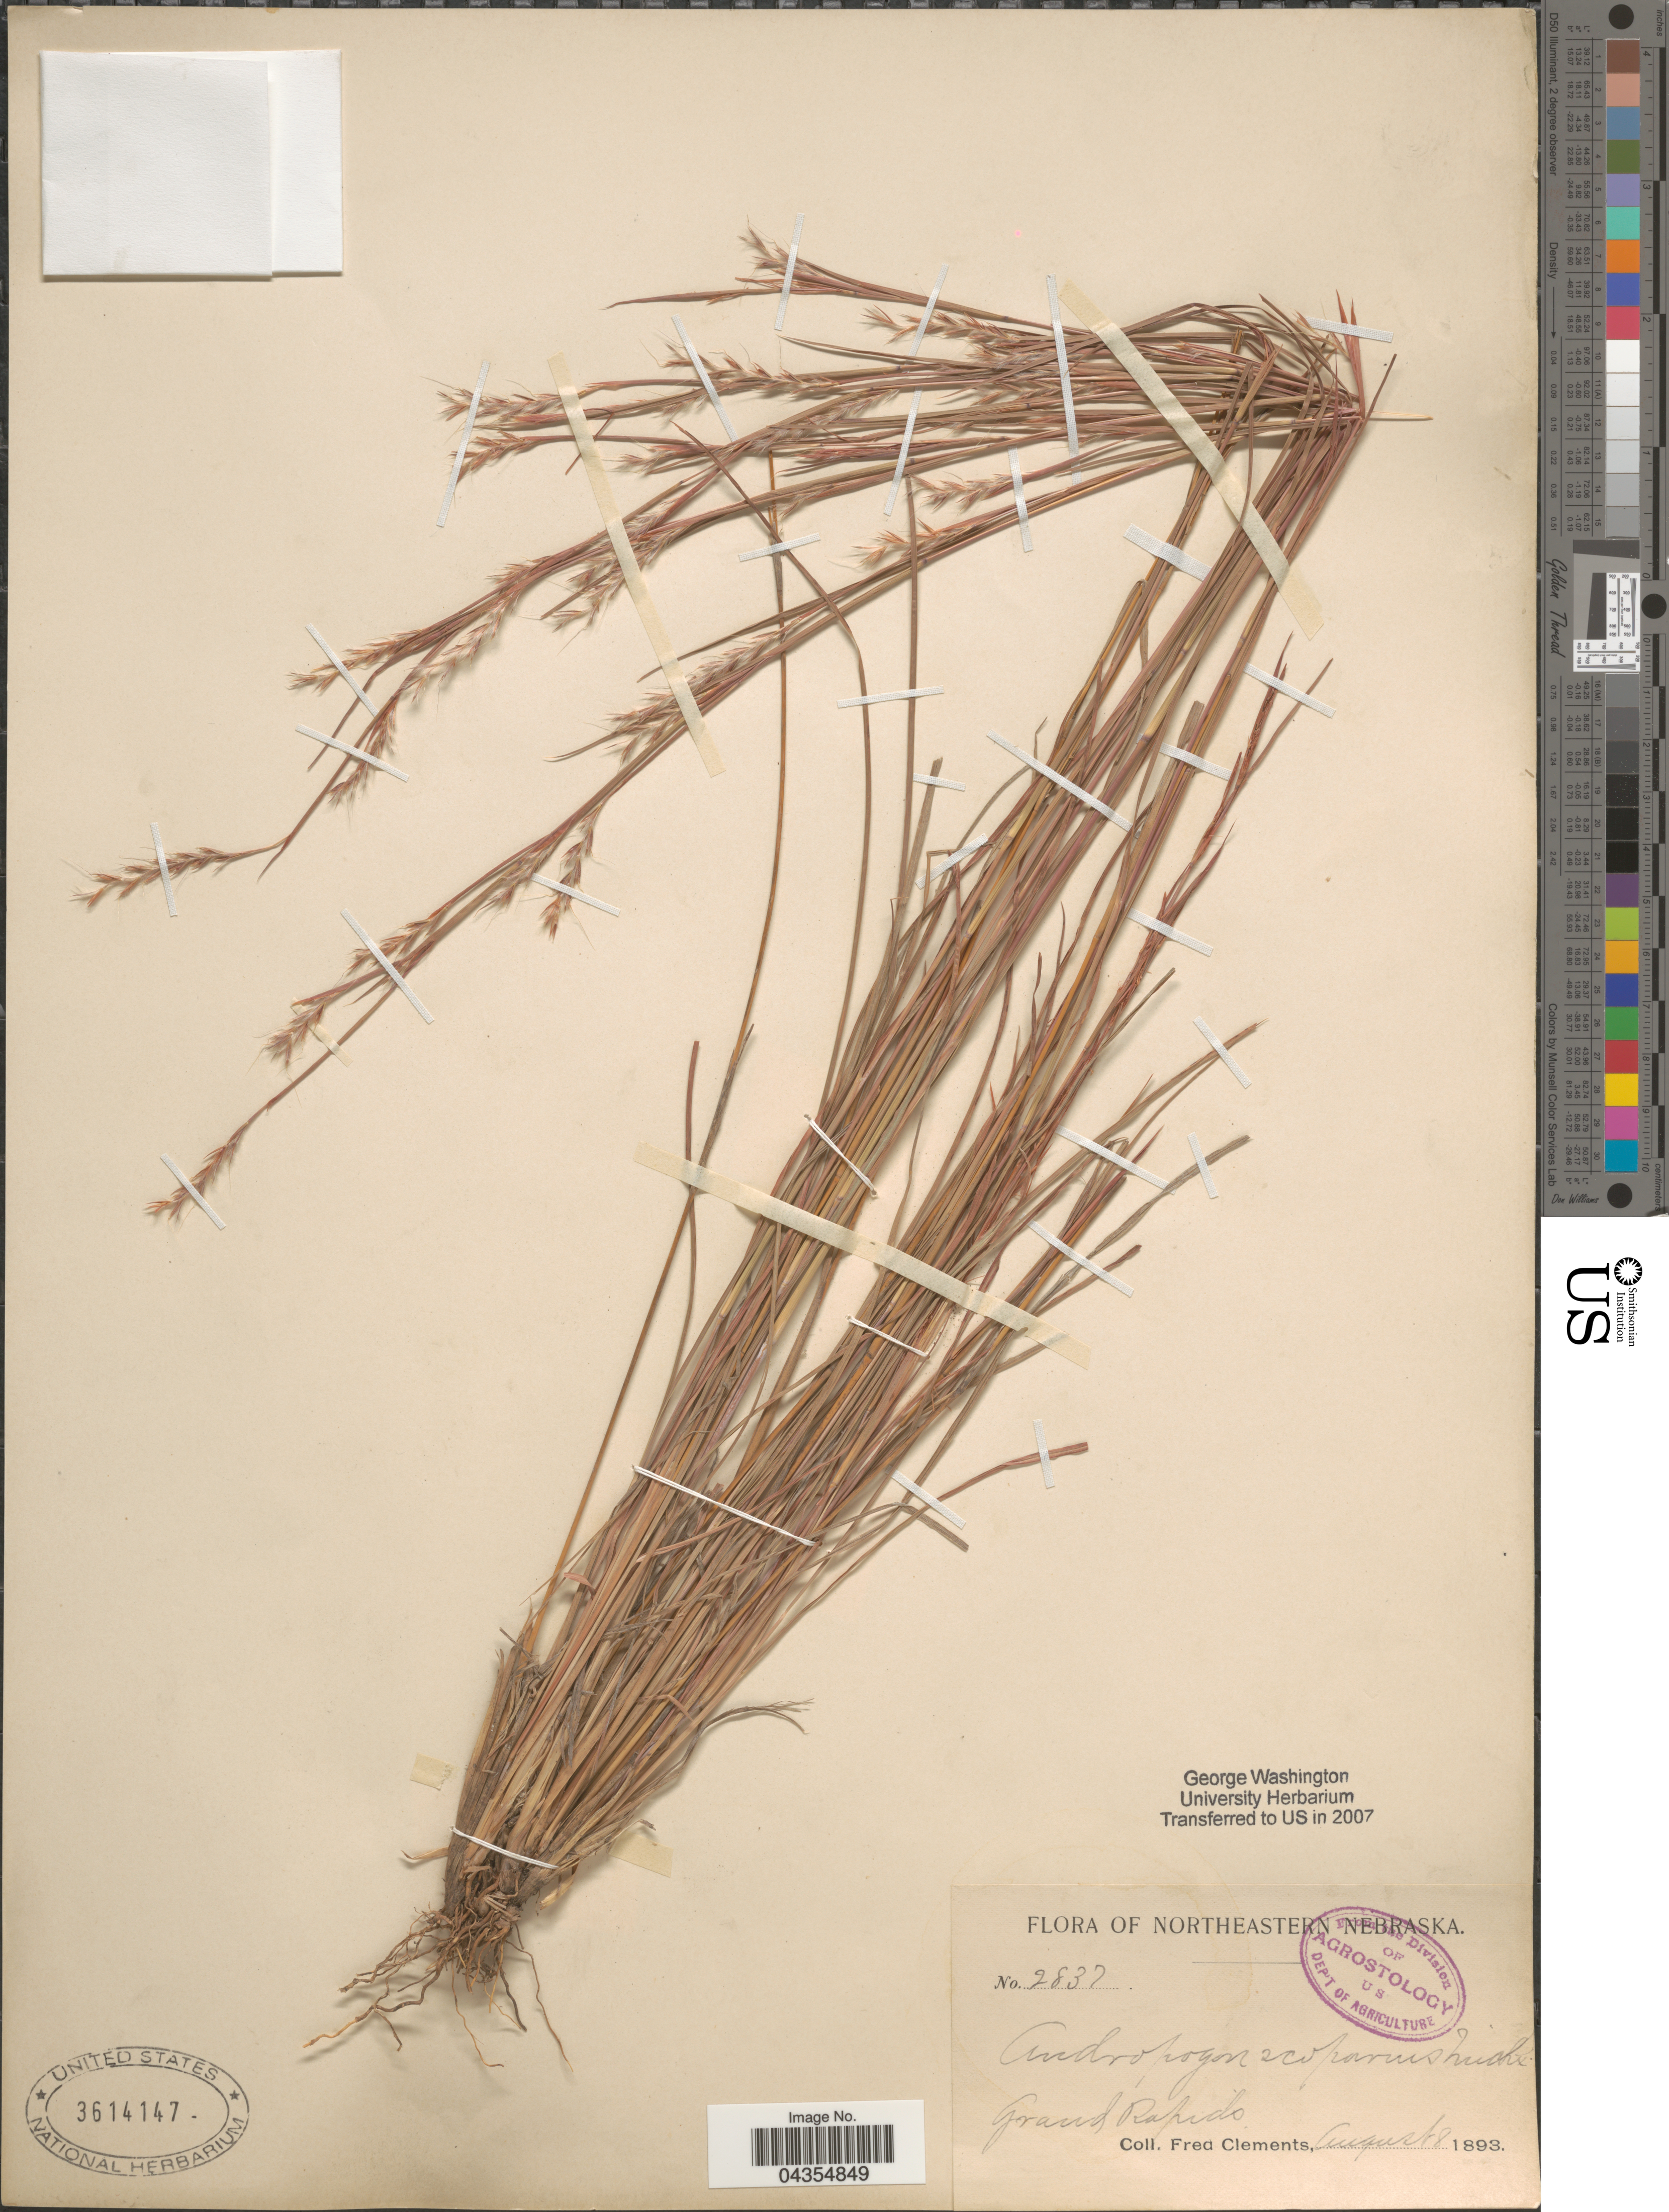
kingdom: Plantae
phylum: Tracheophyta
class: Liliopsida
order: Poales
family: Poaceae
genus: Schizachyrium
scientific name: Schizachyrium sanguineum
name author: (Retz.) Alston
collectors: F. Clements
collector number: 2837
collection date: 1893-08-08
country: United States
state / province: Nebraska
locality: Northeastern Nebraska. Grand Rapids.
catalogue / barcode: US 3614147